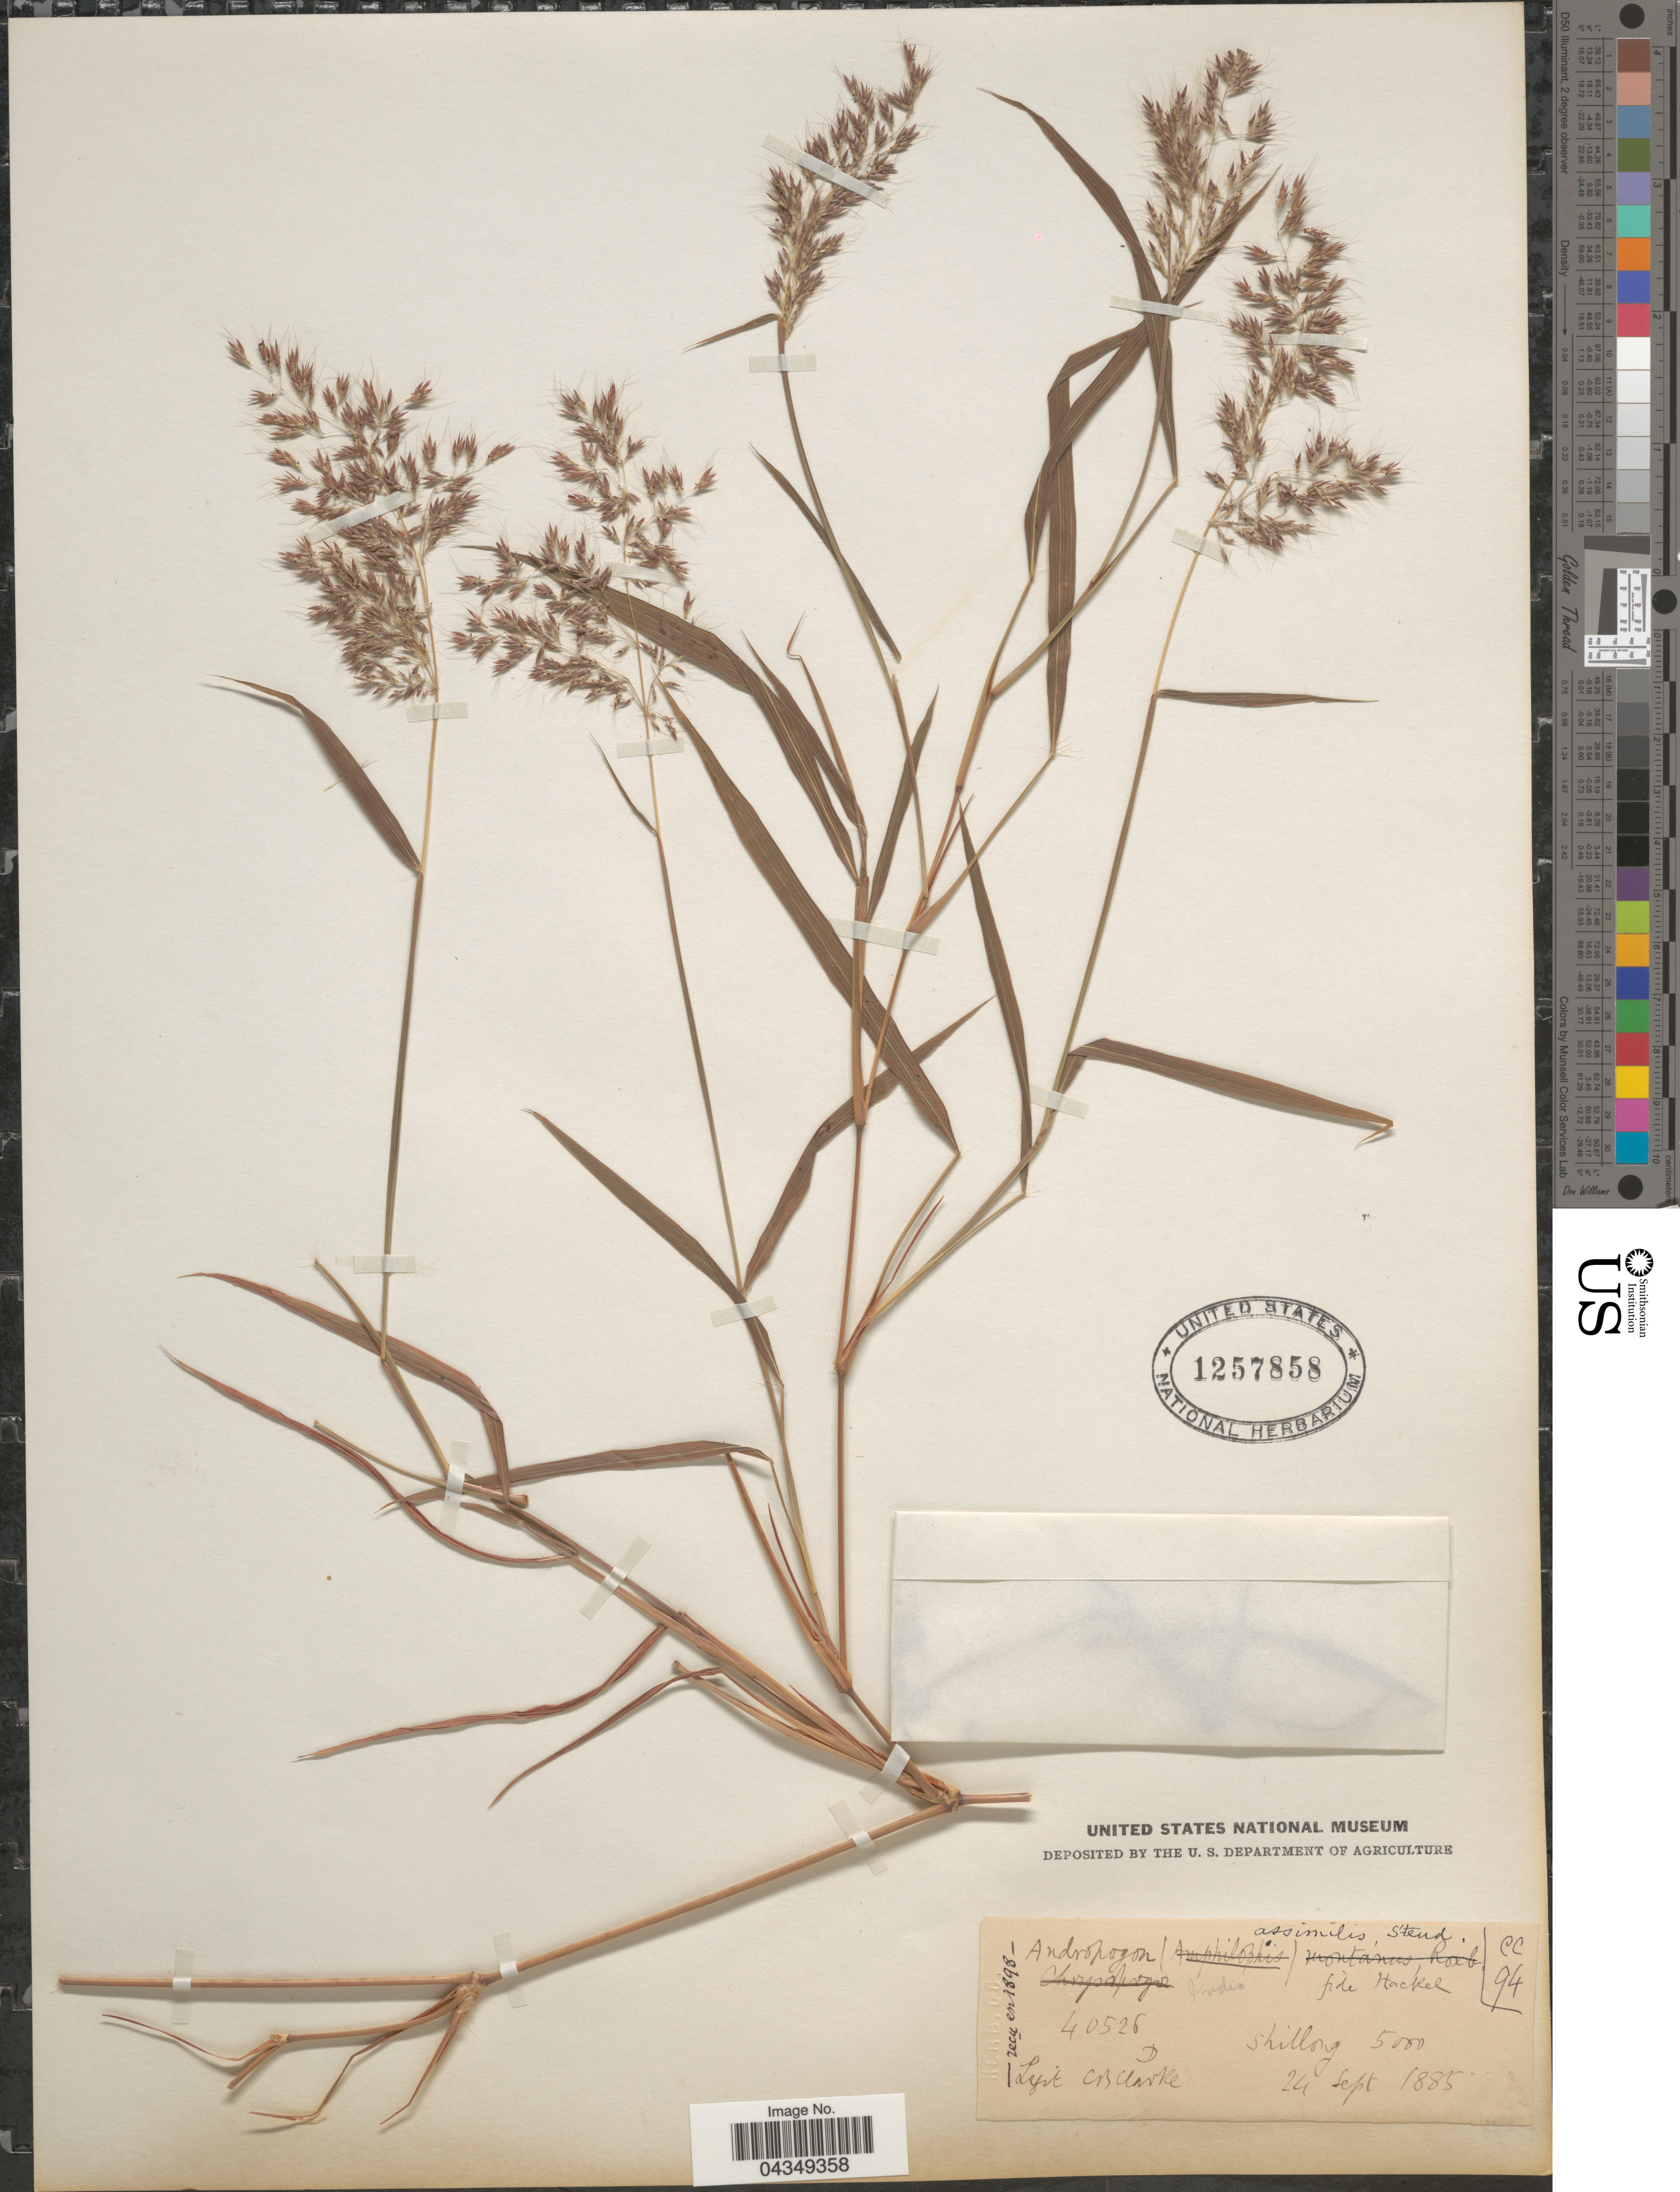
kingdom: Plantae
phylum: Tracheophyta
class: Liliopsida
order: Poales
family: Poaceae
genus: Capillipedium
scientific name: Capillipedium assimile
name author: (Steud.) A. Camus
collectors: C. B. Clarke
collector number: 40526D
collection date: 1885-09-24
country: India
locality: Shillong.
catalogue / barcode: US 1257858